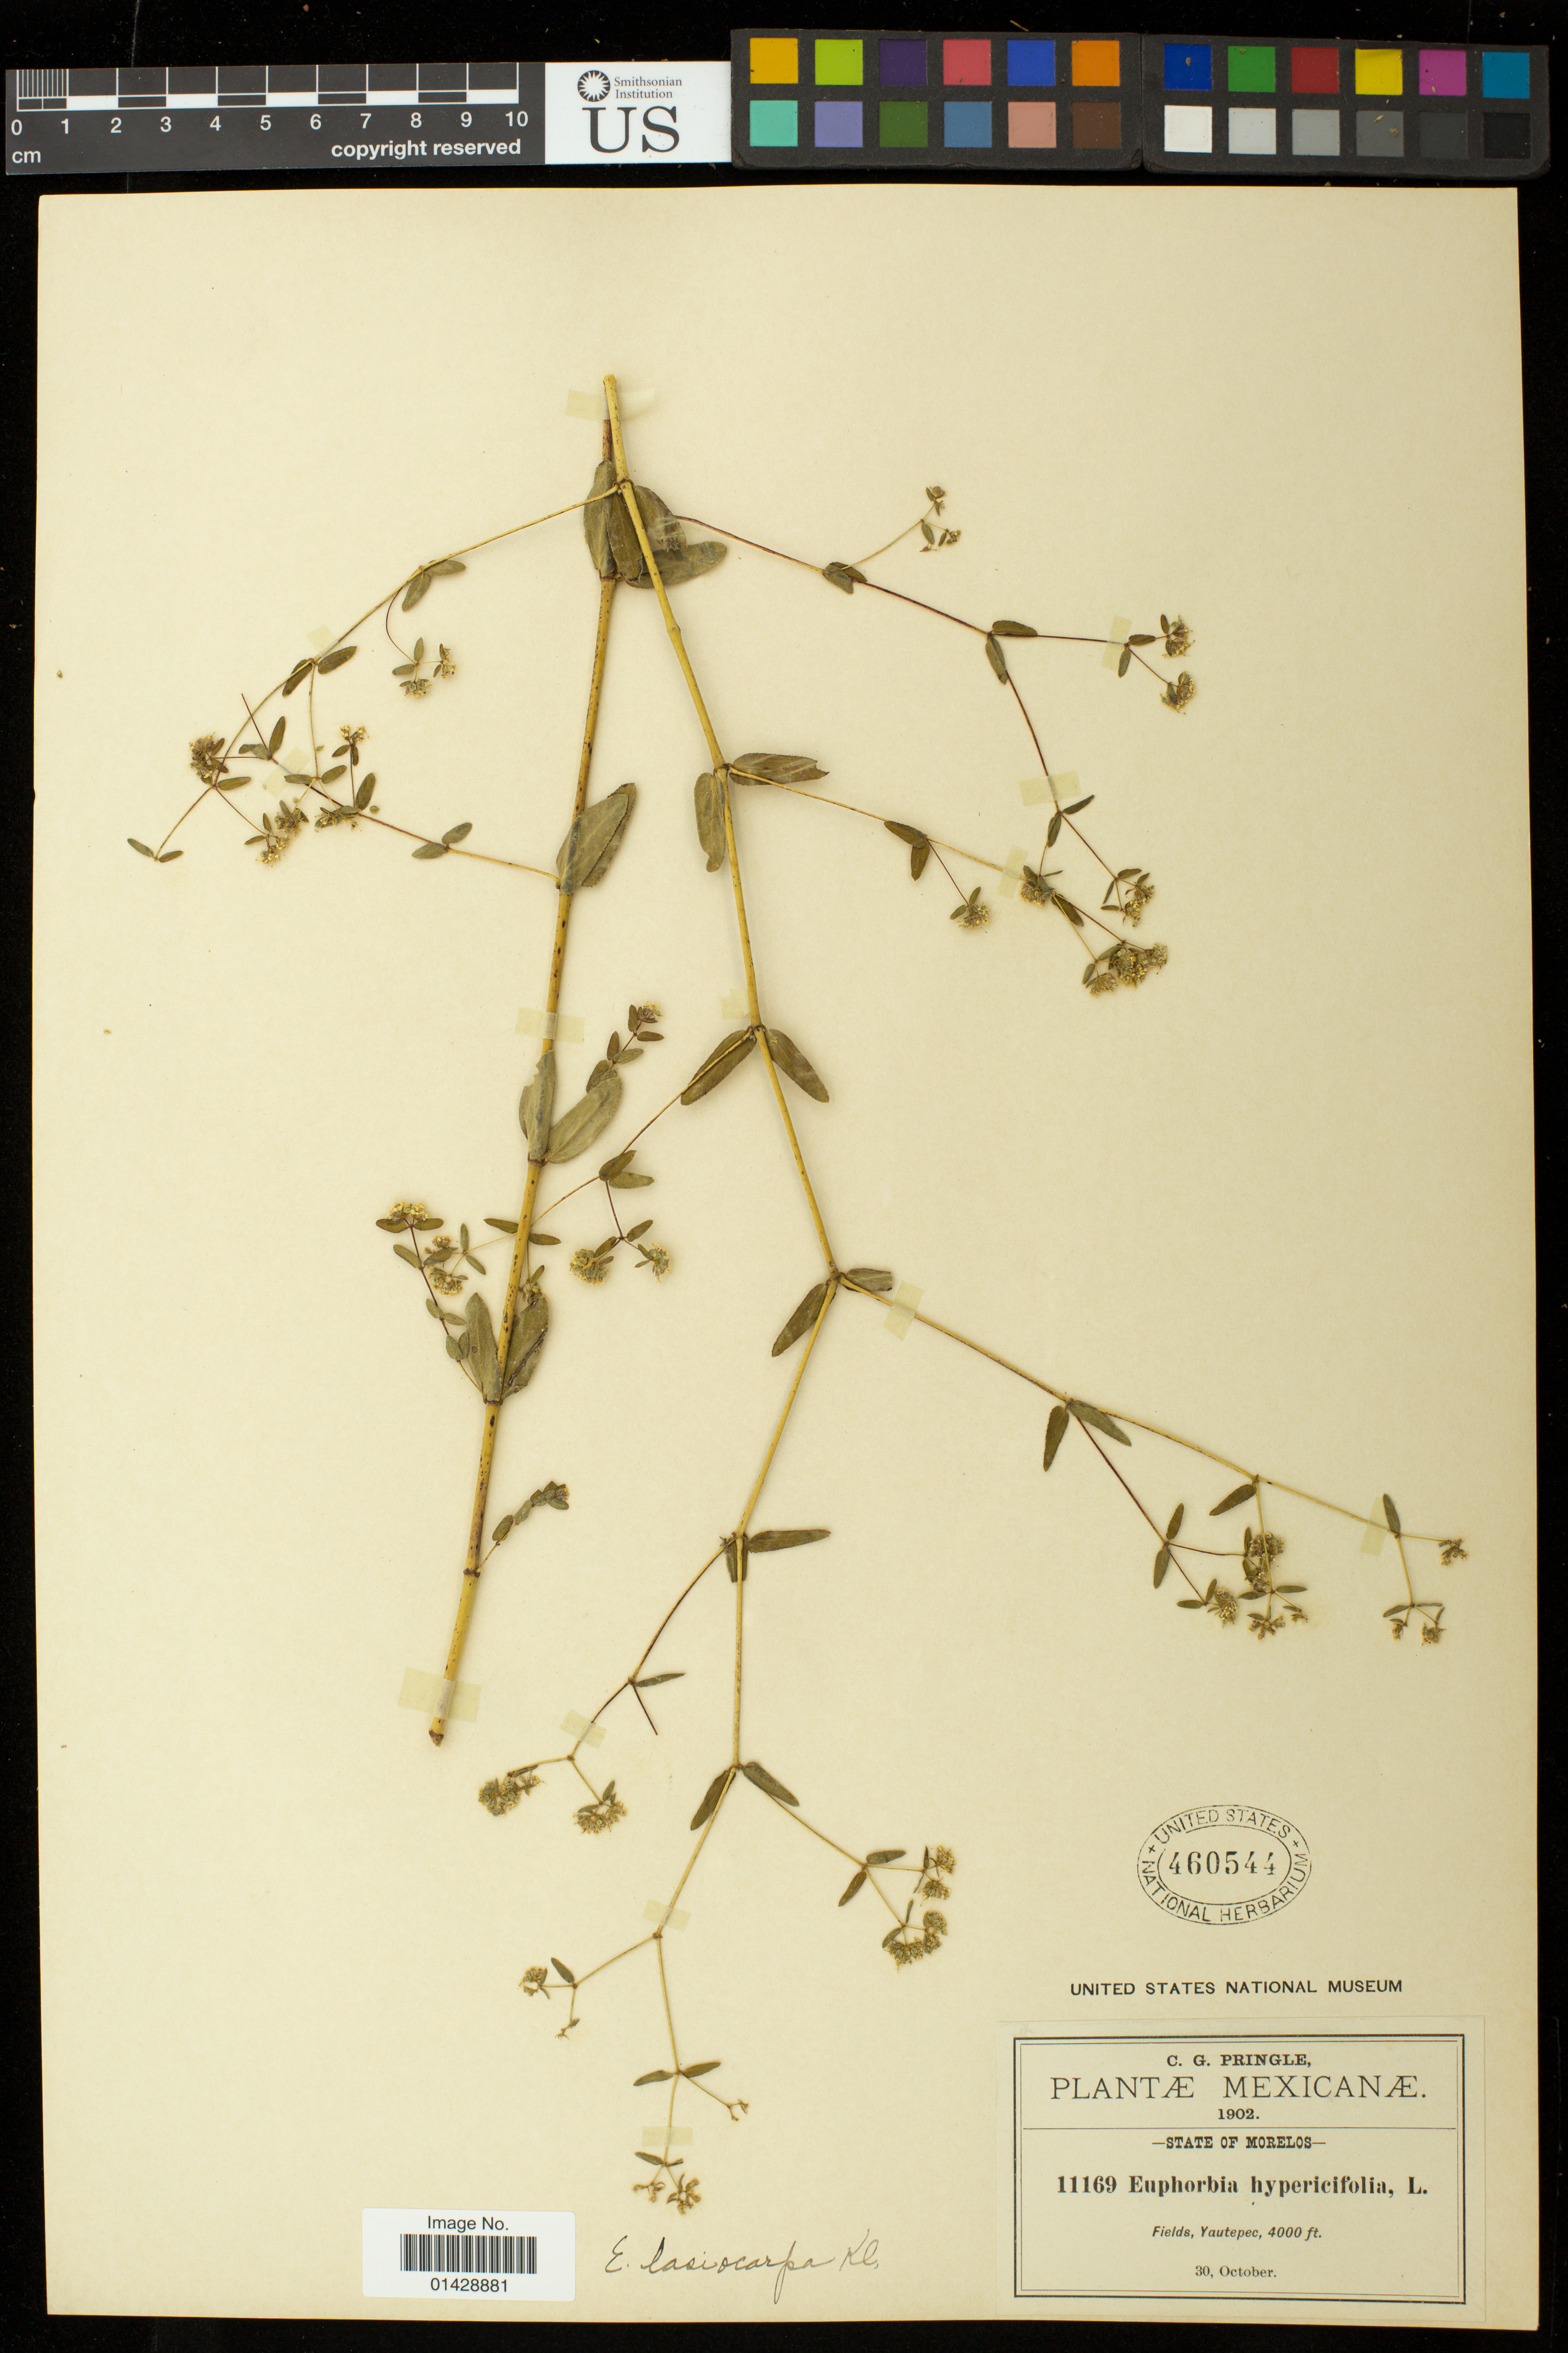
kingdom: Plantae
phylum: Tracheophyta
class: Magnoliopsida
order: Malpighiales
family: Euphorbiaceae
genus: Euphorbia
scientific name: Euphorbia lasiocarpa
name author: Klotzsch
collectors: C. G. Pringle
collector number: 11169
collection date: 1902-10-30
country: Mexico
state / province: Morelos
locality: Yautepec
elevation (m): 1219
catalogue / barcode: US 460544